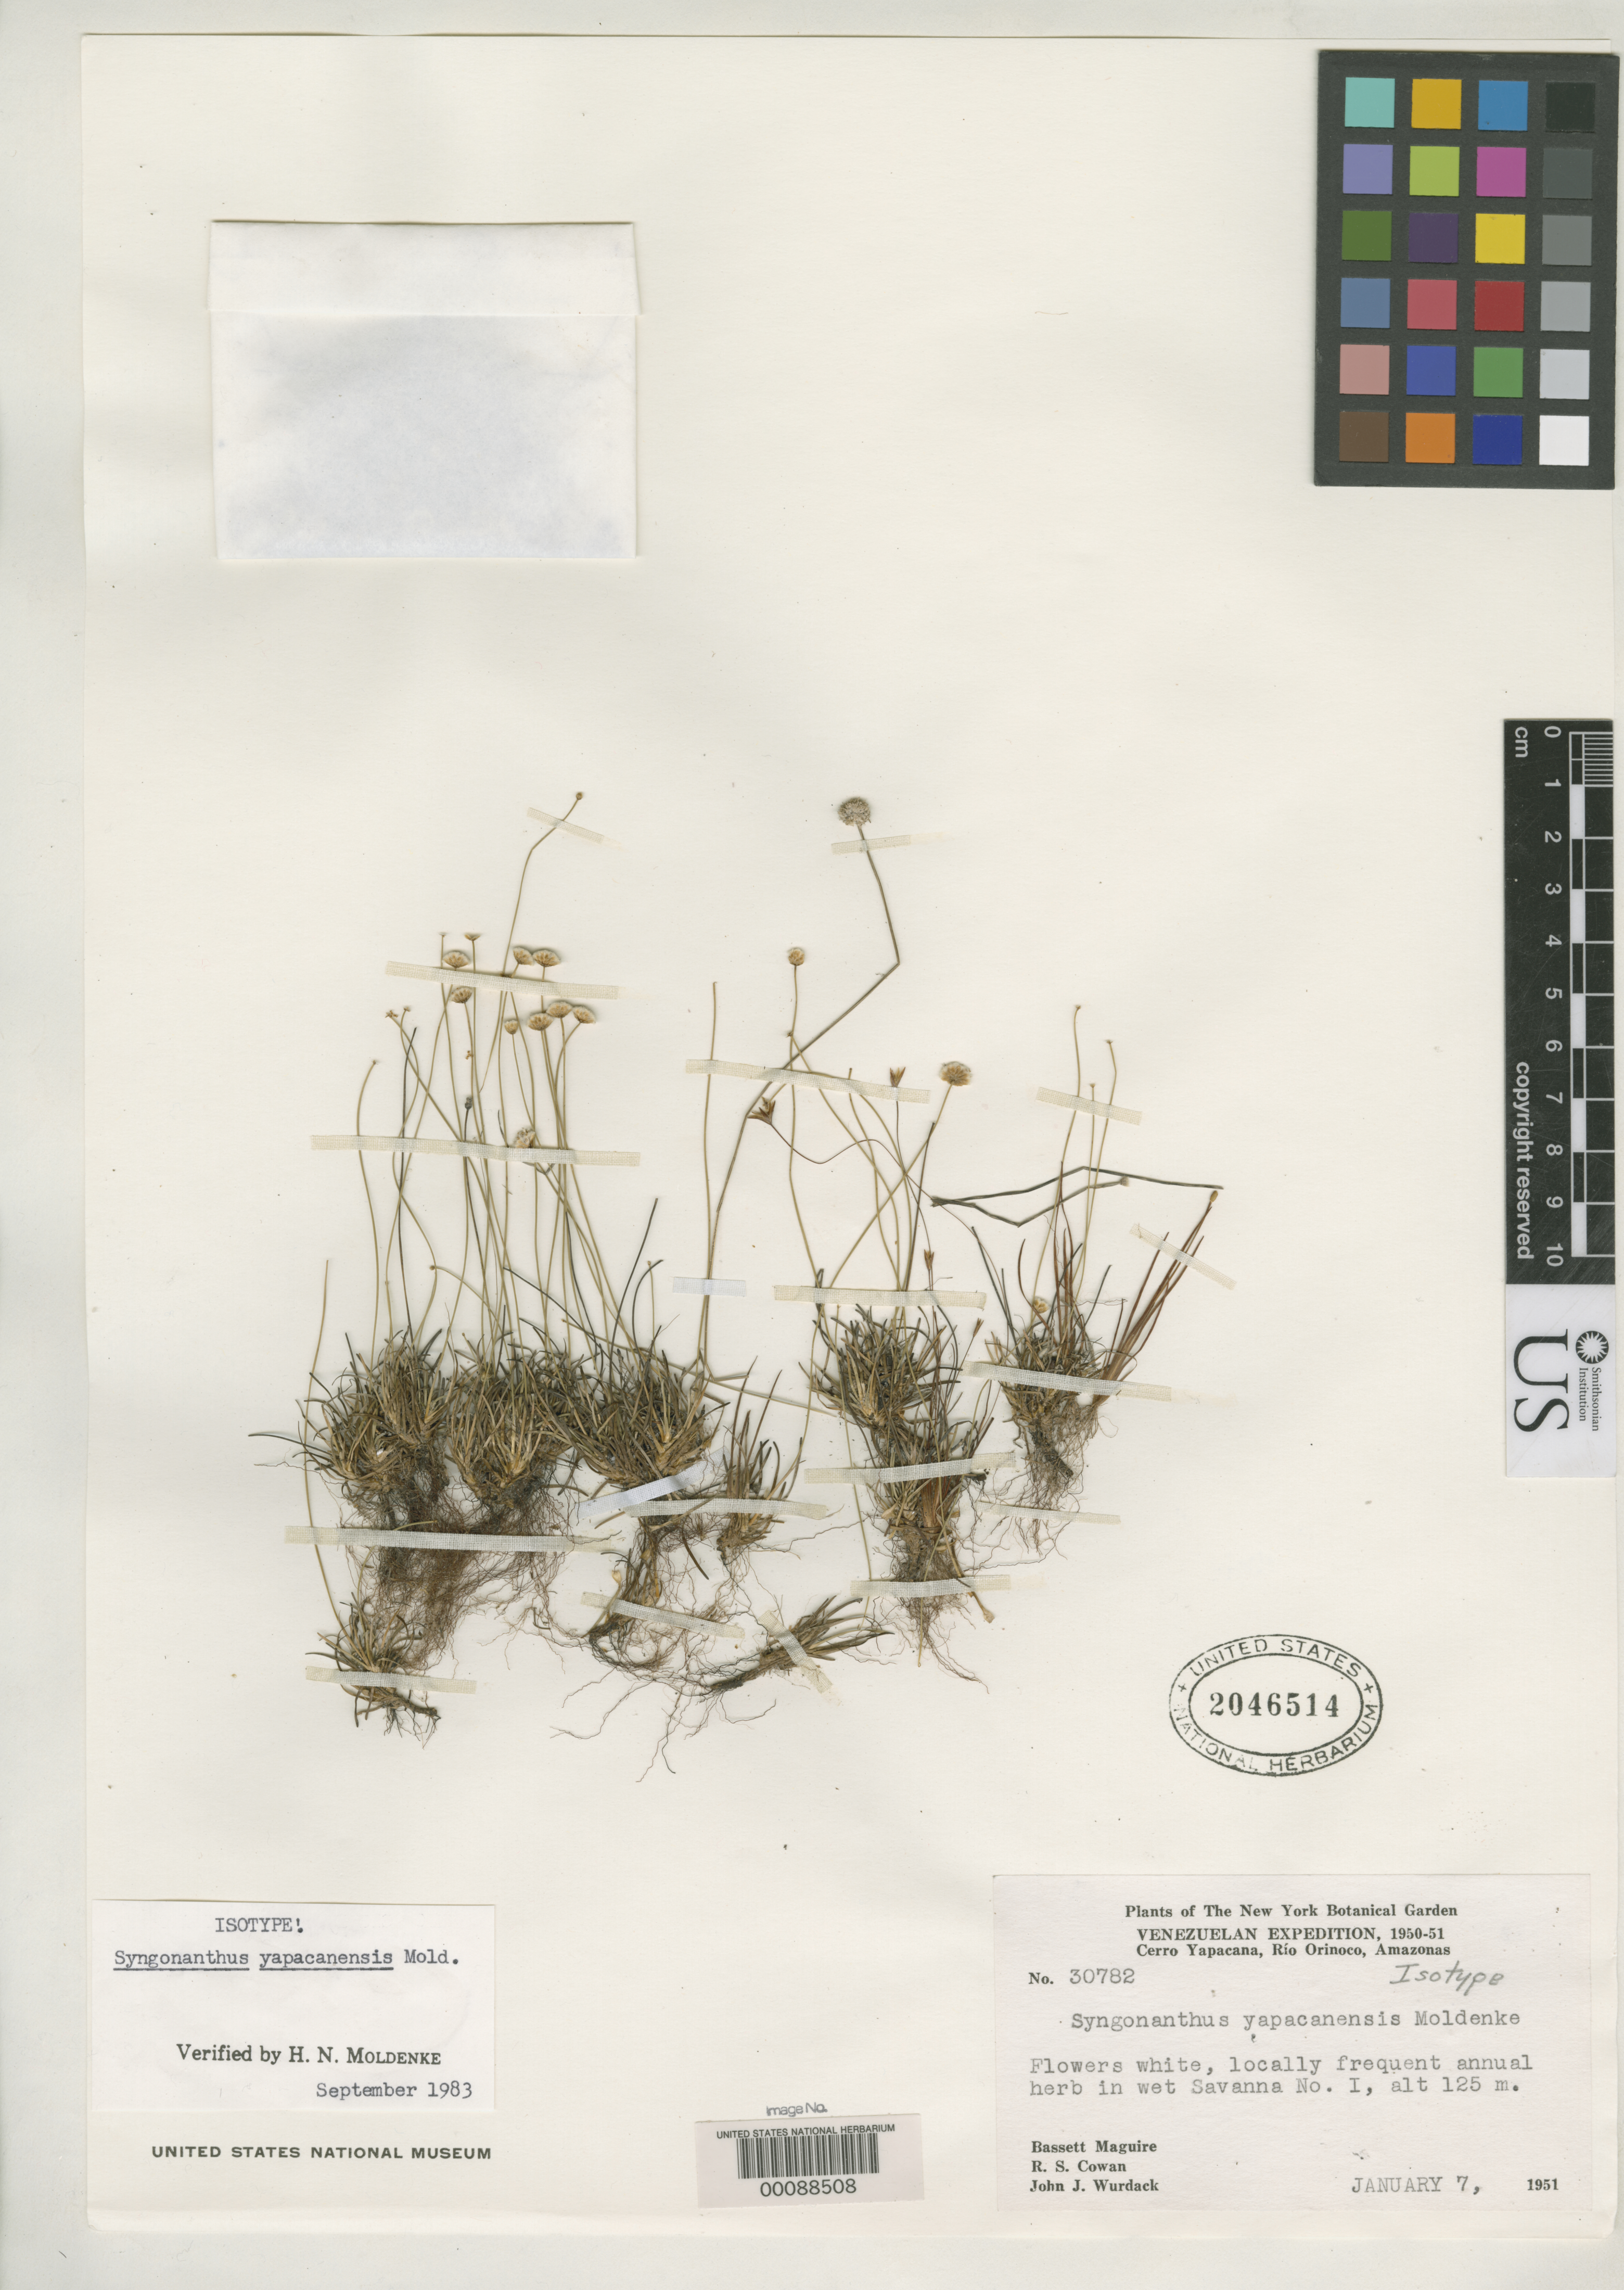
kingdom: Plantae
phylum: Tracheophyta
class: Liliopsida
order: Poales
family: Eriocaulaceae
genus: Syngonanthus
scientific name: Syngonanthus yapacanensis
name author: Moldenke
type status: Isotype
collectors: B. Maguire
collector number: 30782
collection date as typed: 07 Jan 1951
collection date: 1951-01-07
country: Venezuela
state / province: Amazonas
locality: Cerro Yapacana, Rio Orinoco.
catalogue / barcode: US 2046514